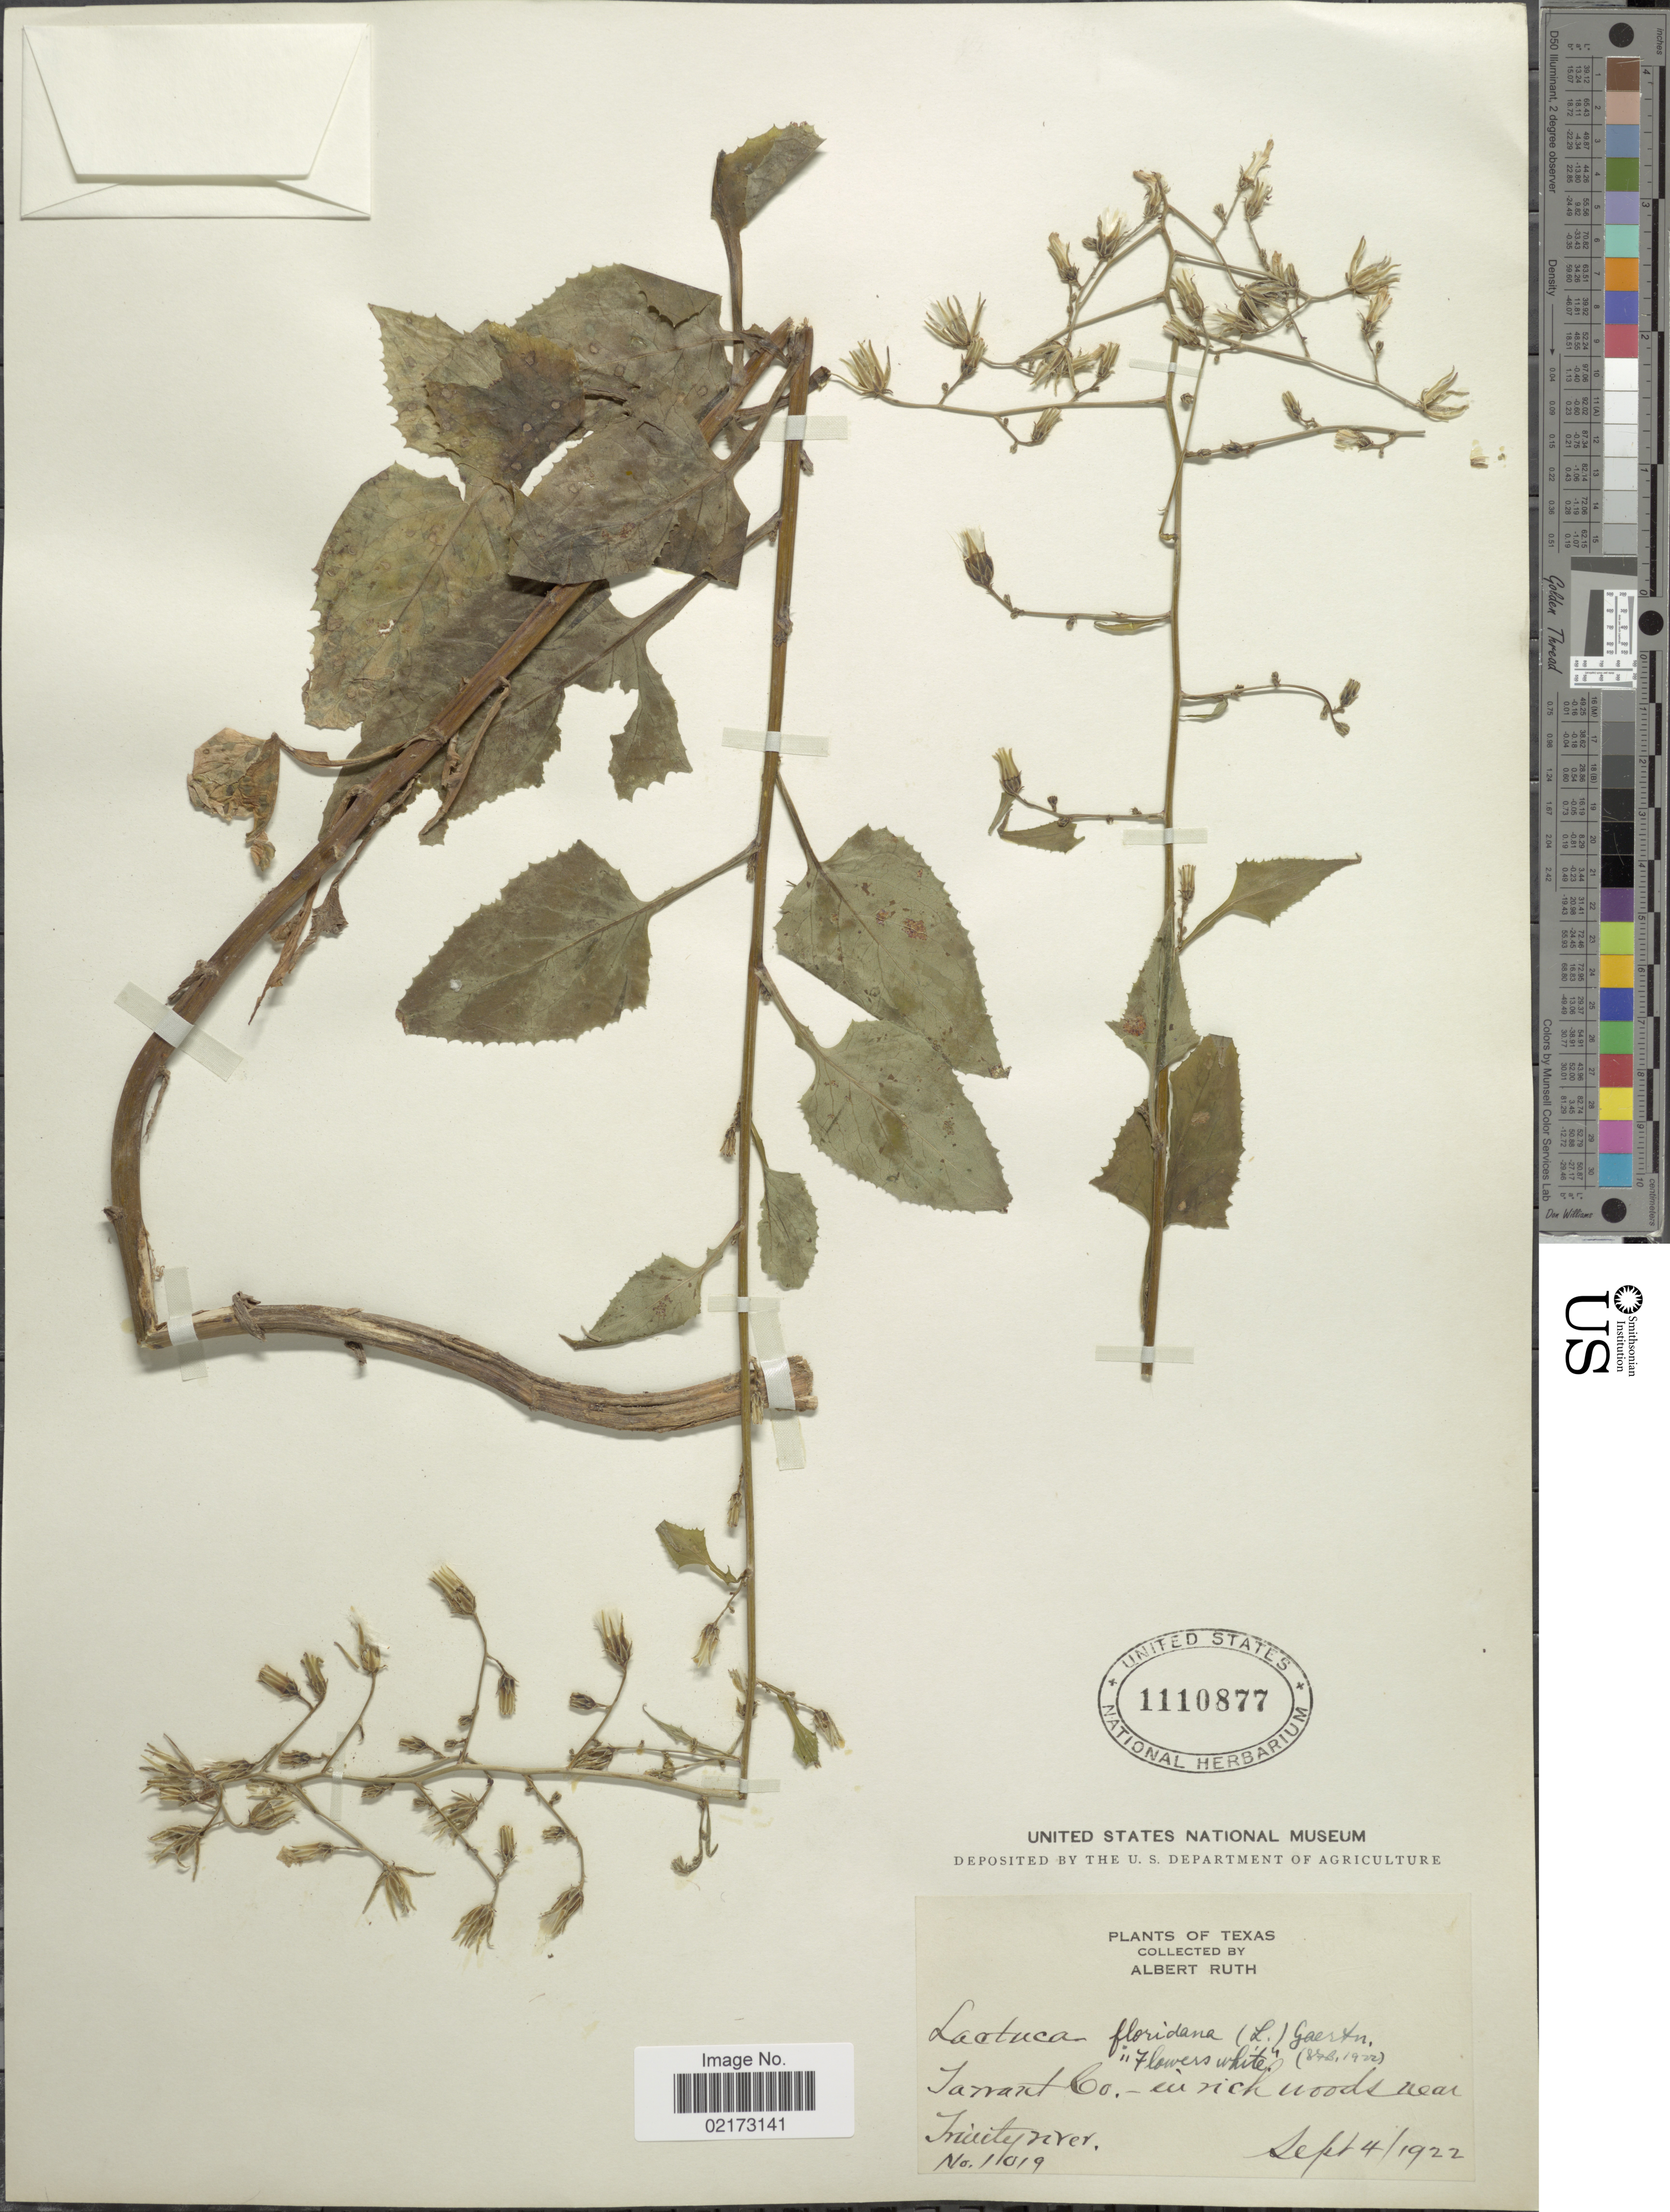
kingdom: Plantae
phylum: Tracheophyta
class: Magnoliopsida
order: Asterales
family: Asteraceae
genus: Lactuca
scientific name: Lactuca floridana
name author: (L.) Gaertn.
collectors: A. Ruth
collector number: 1019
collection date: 1922-09-04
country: United States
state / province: Texas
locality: Tarrant Co., near Trinity river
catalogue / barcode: US 1110877